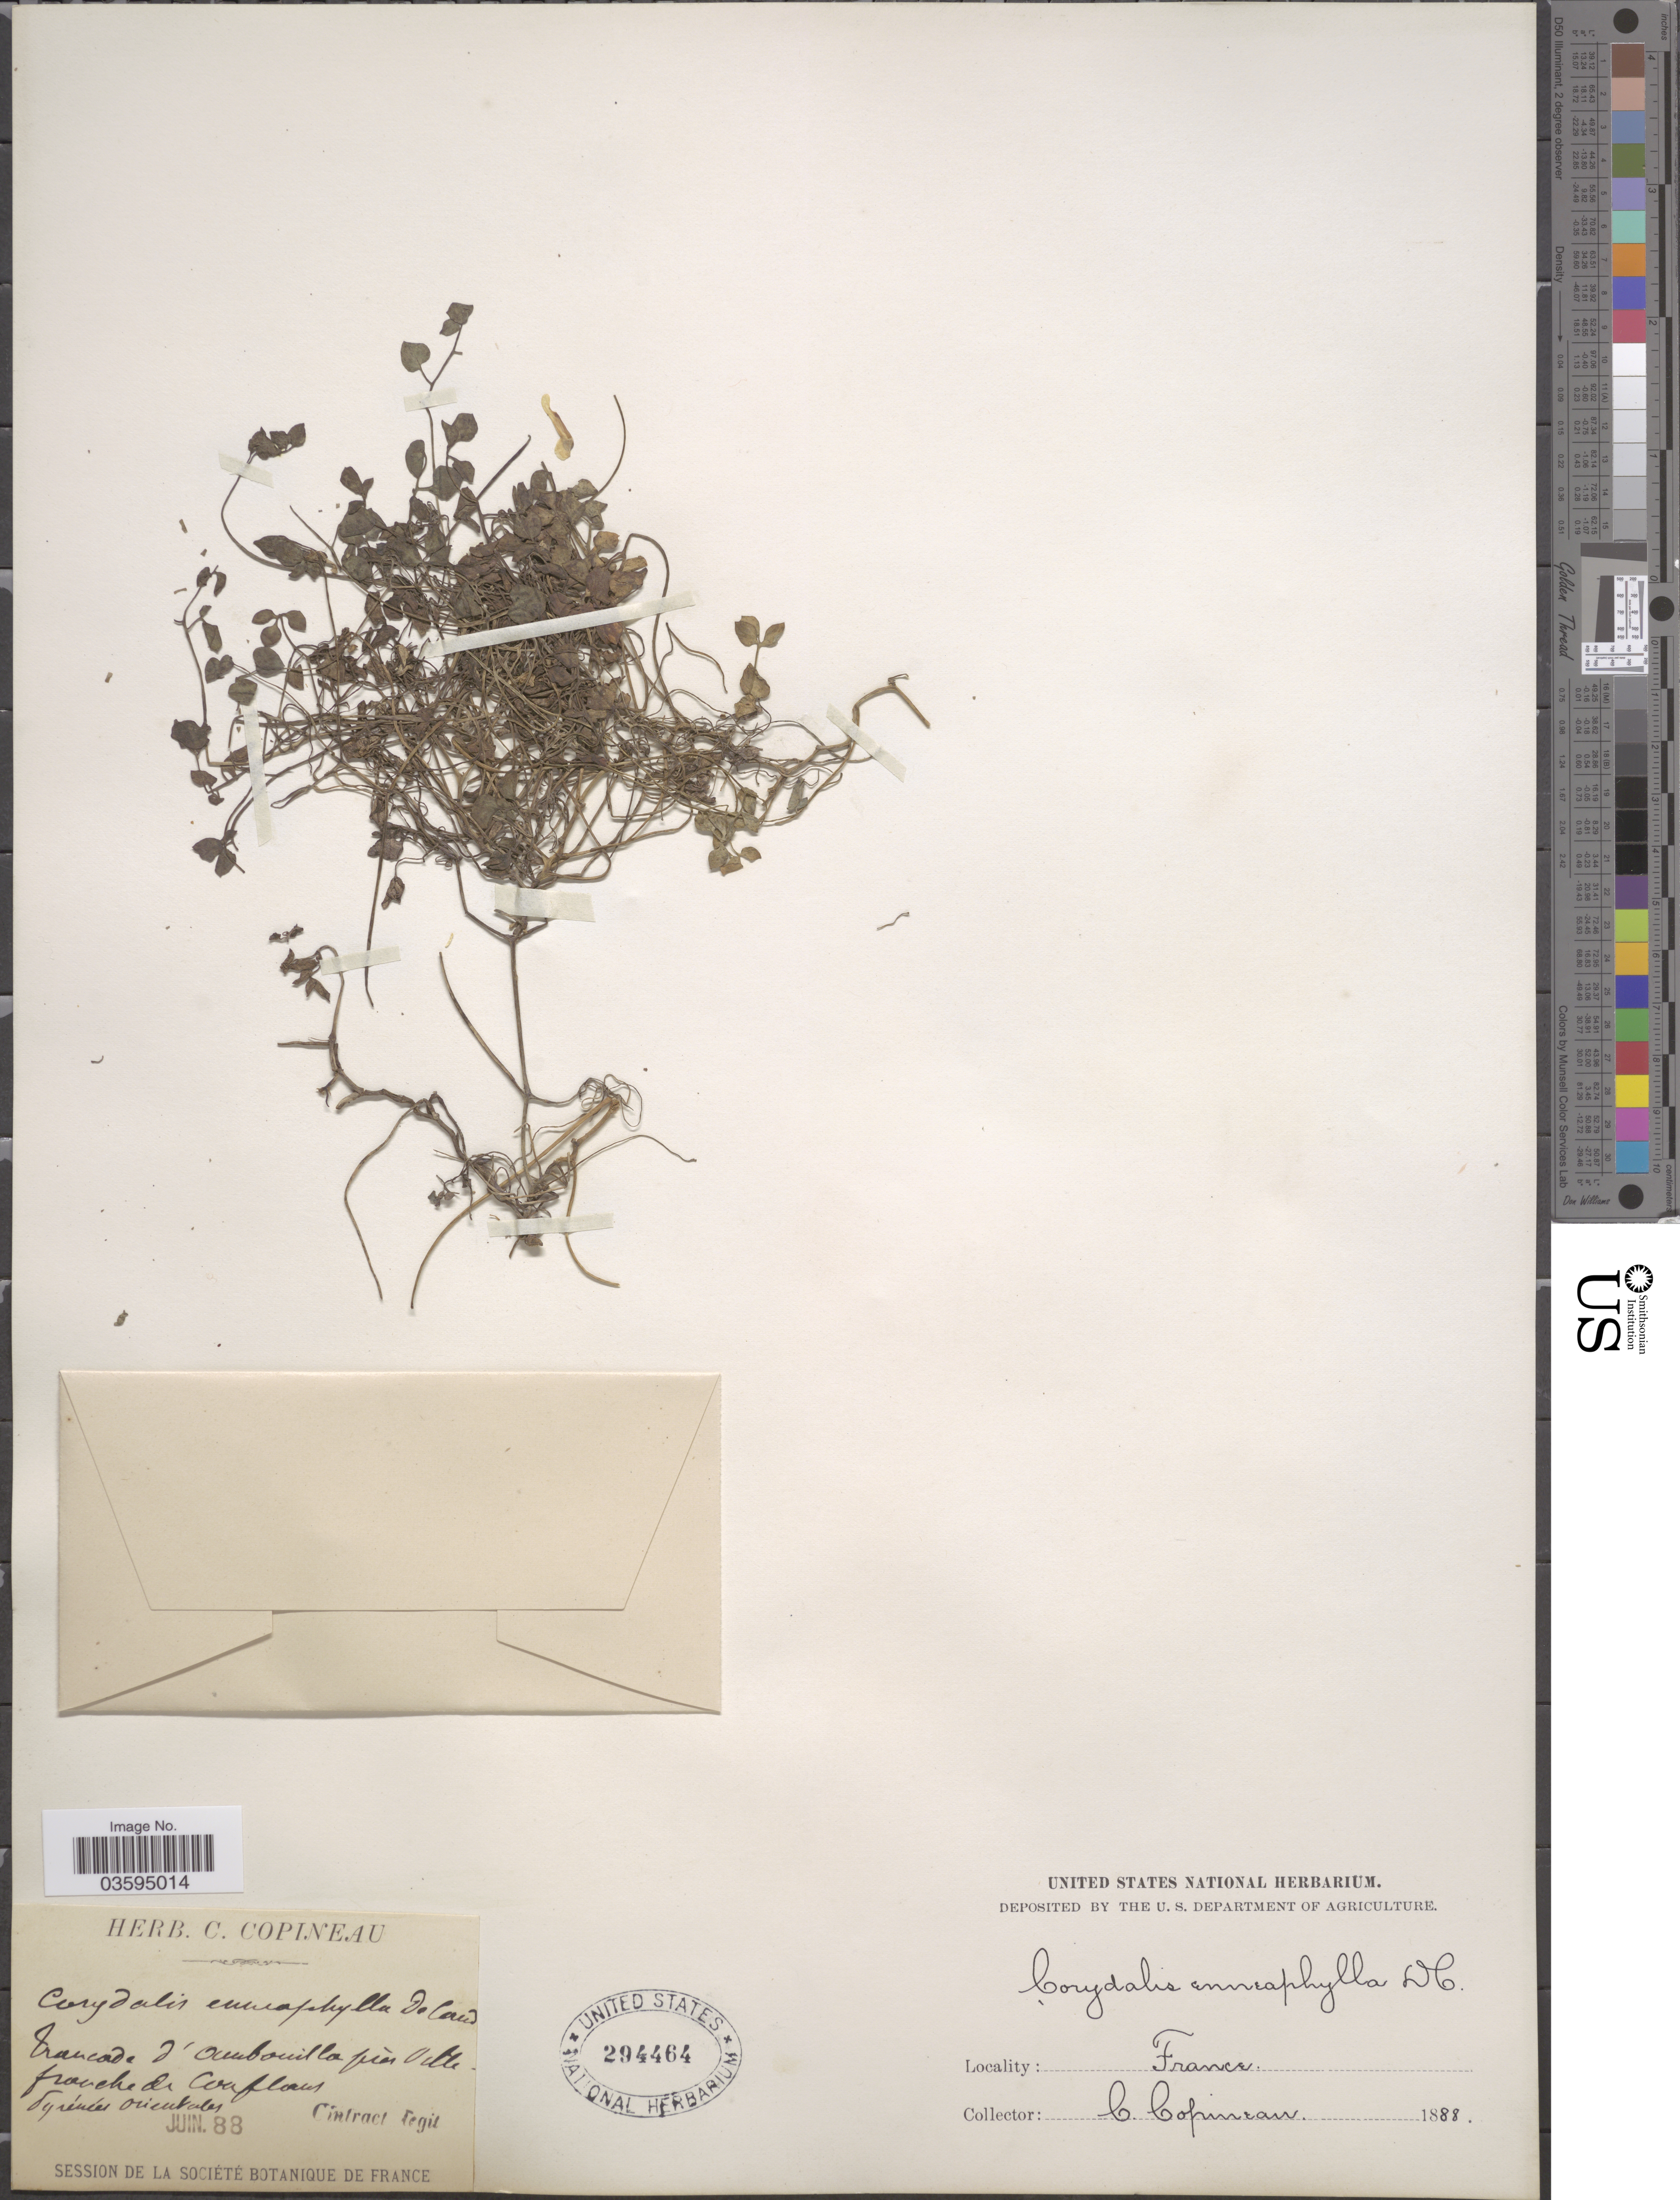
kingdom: Plantae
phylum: Tracheophyta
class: Magnoliopsida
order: Ranunculales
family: Papaveraceae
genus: Corydalis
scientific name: Corydalis enneaphylla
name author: (L.) DC.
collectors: C. Copineau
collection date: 1888-06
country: France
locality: Trancade d'oumbouilla prés Oitte frouche de Conflans. [interpreted] Pyrénées Orientales.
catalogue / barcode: US 294464